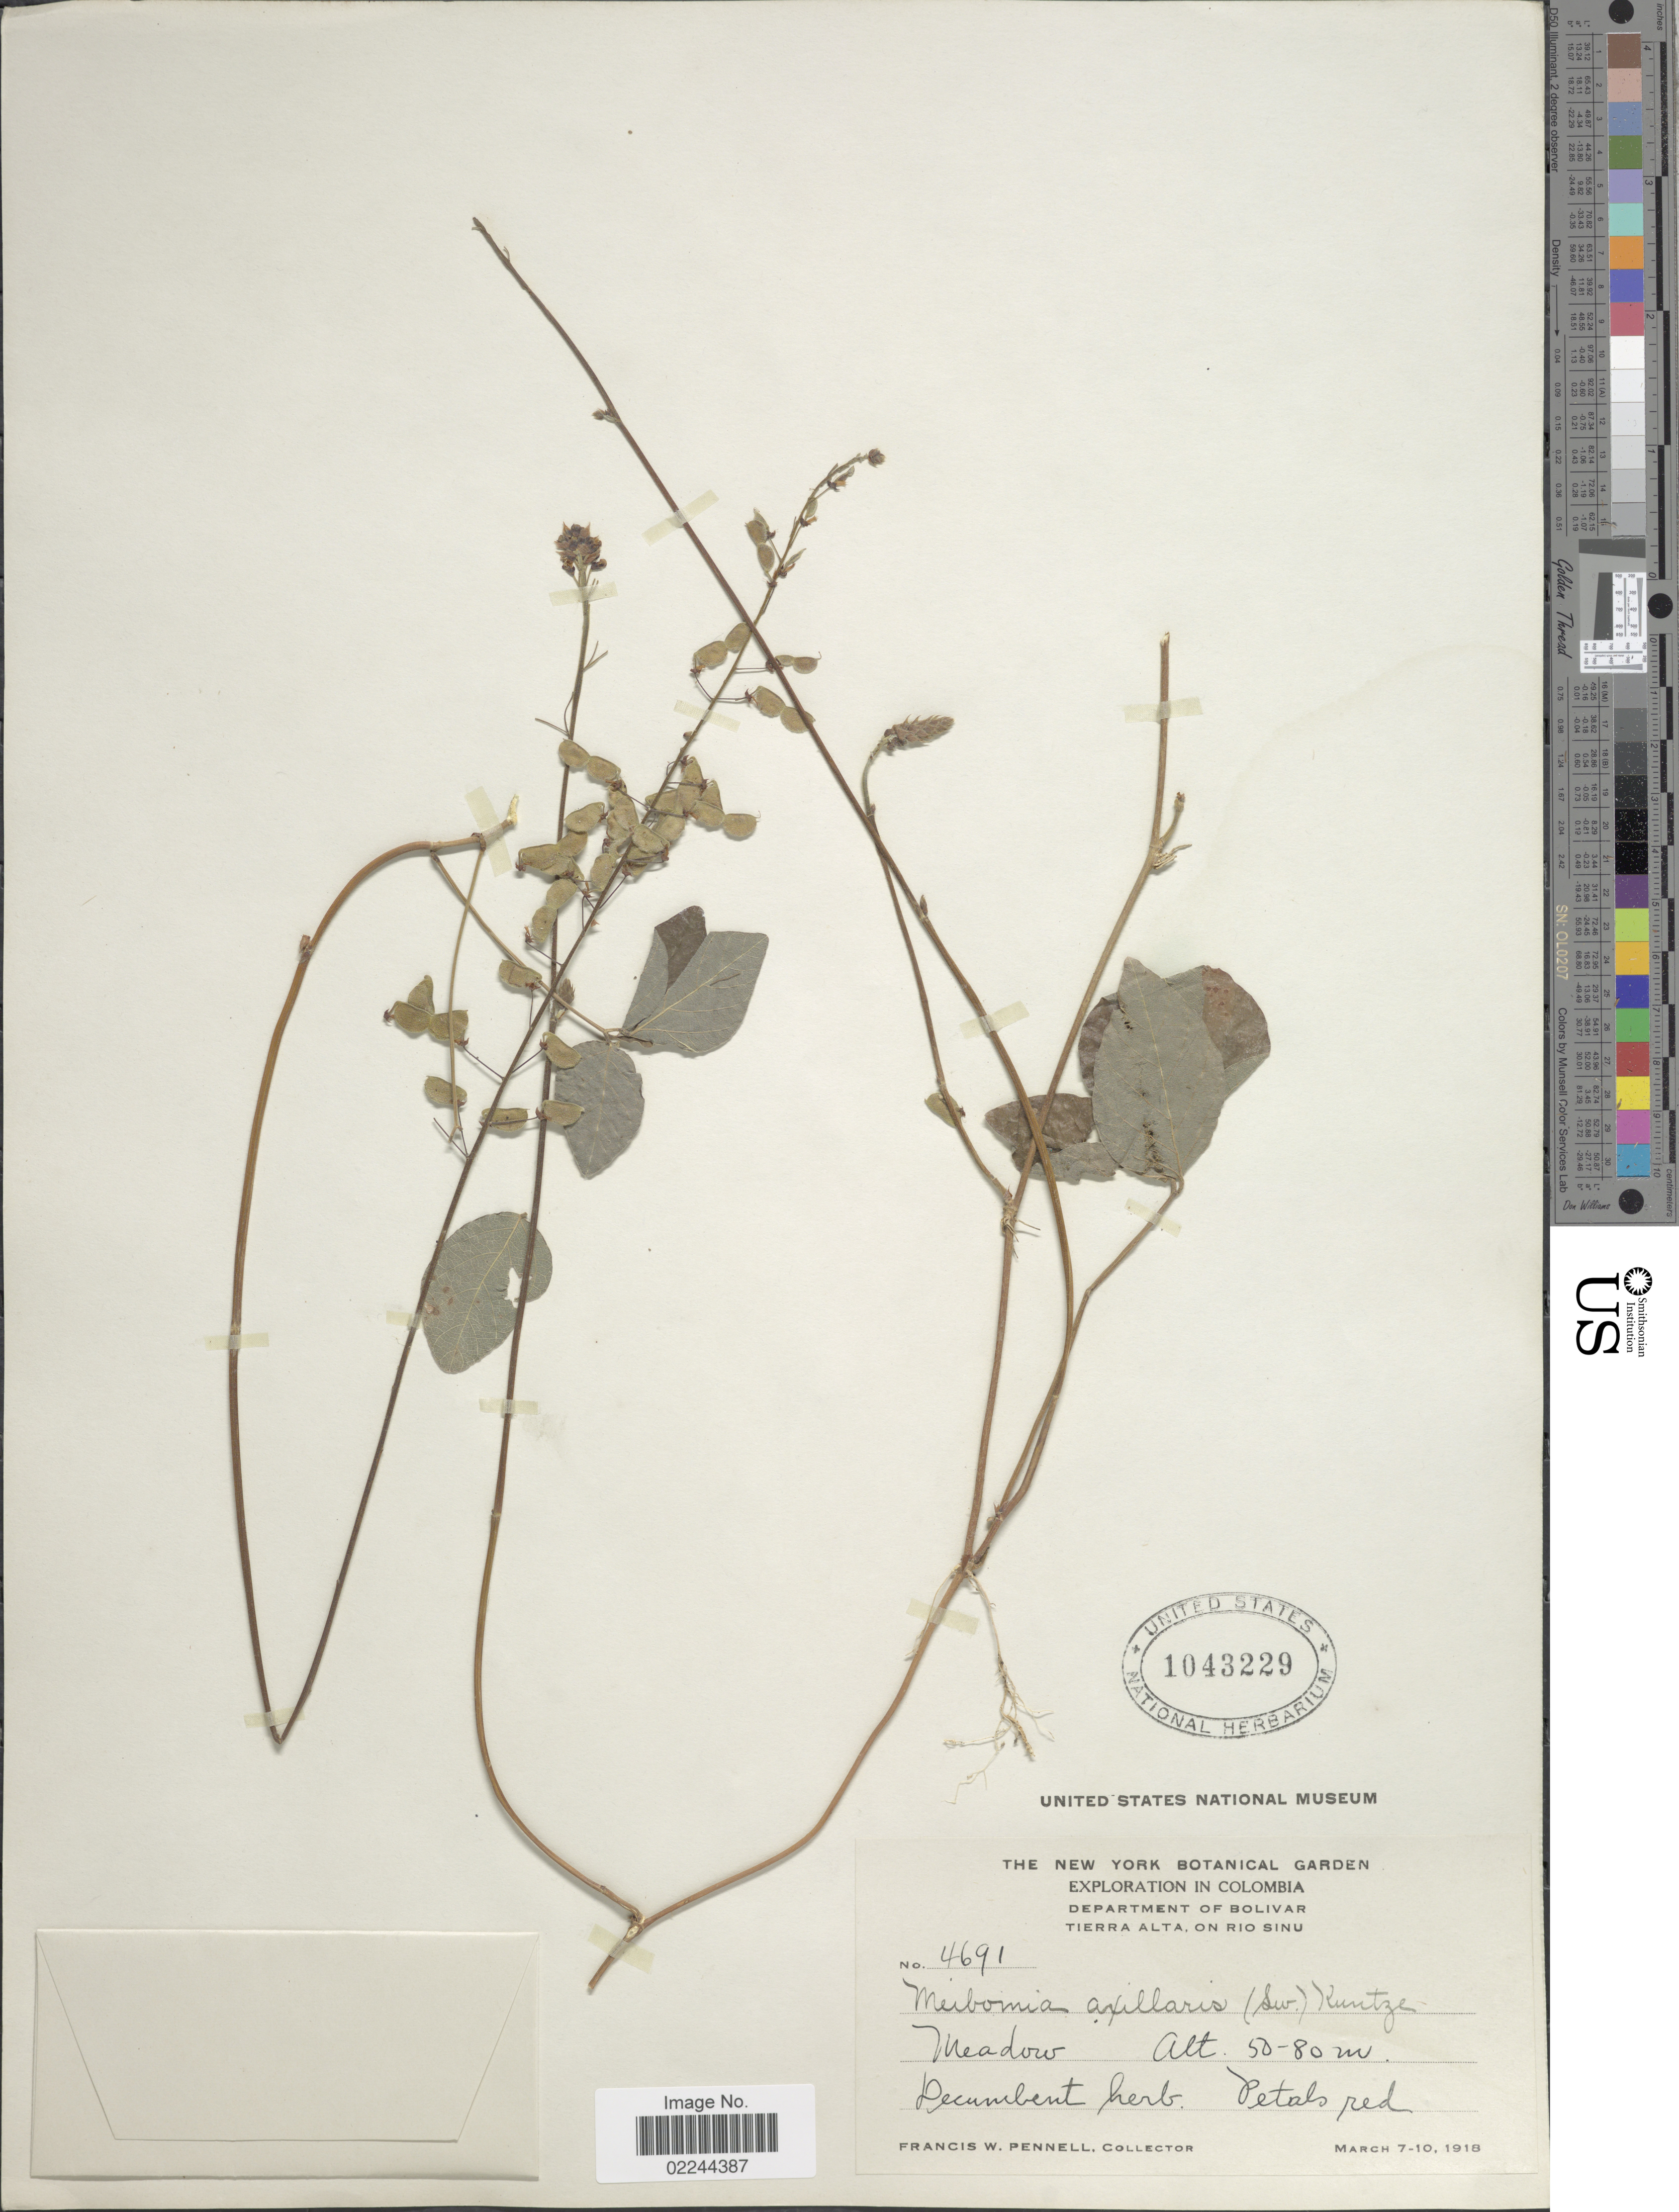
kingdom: Plantae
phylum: Tracheophyta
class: Magnoliopsida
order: Fabales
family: Fabaceae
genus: Desmodium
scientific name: Desmodium axillare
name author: (Sw.) DC.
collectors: F. W. Pennell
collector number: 4691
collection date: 1918-03-07/1918-03-10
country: Colombia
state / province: Bolívar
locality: Tierra Alta, on Rio Sinu. Meadow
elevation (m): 50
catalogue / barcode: US 1043229